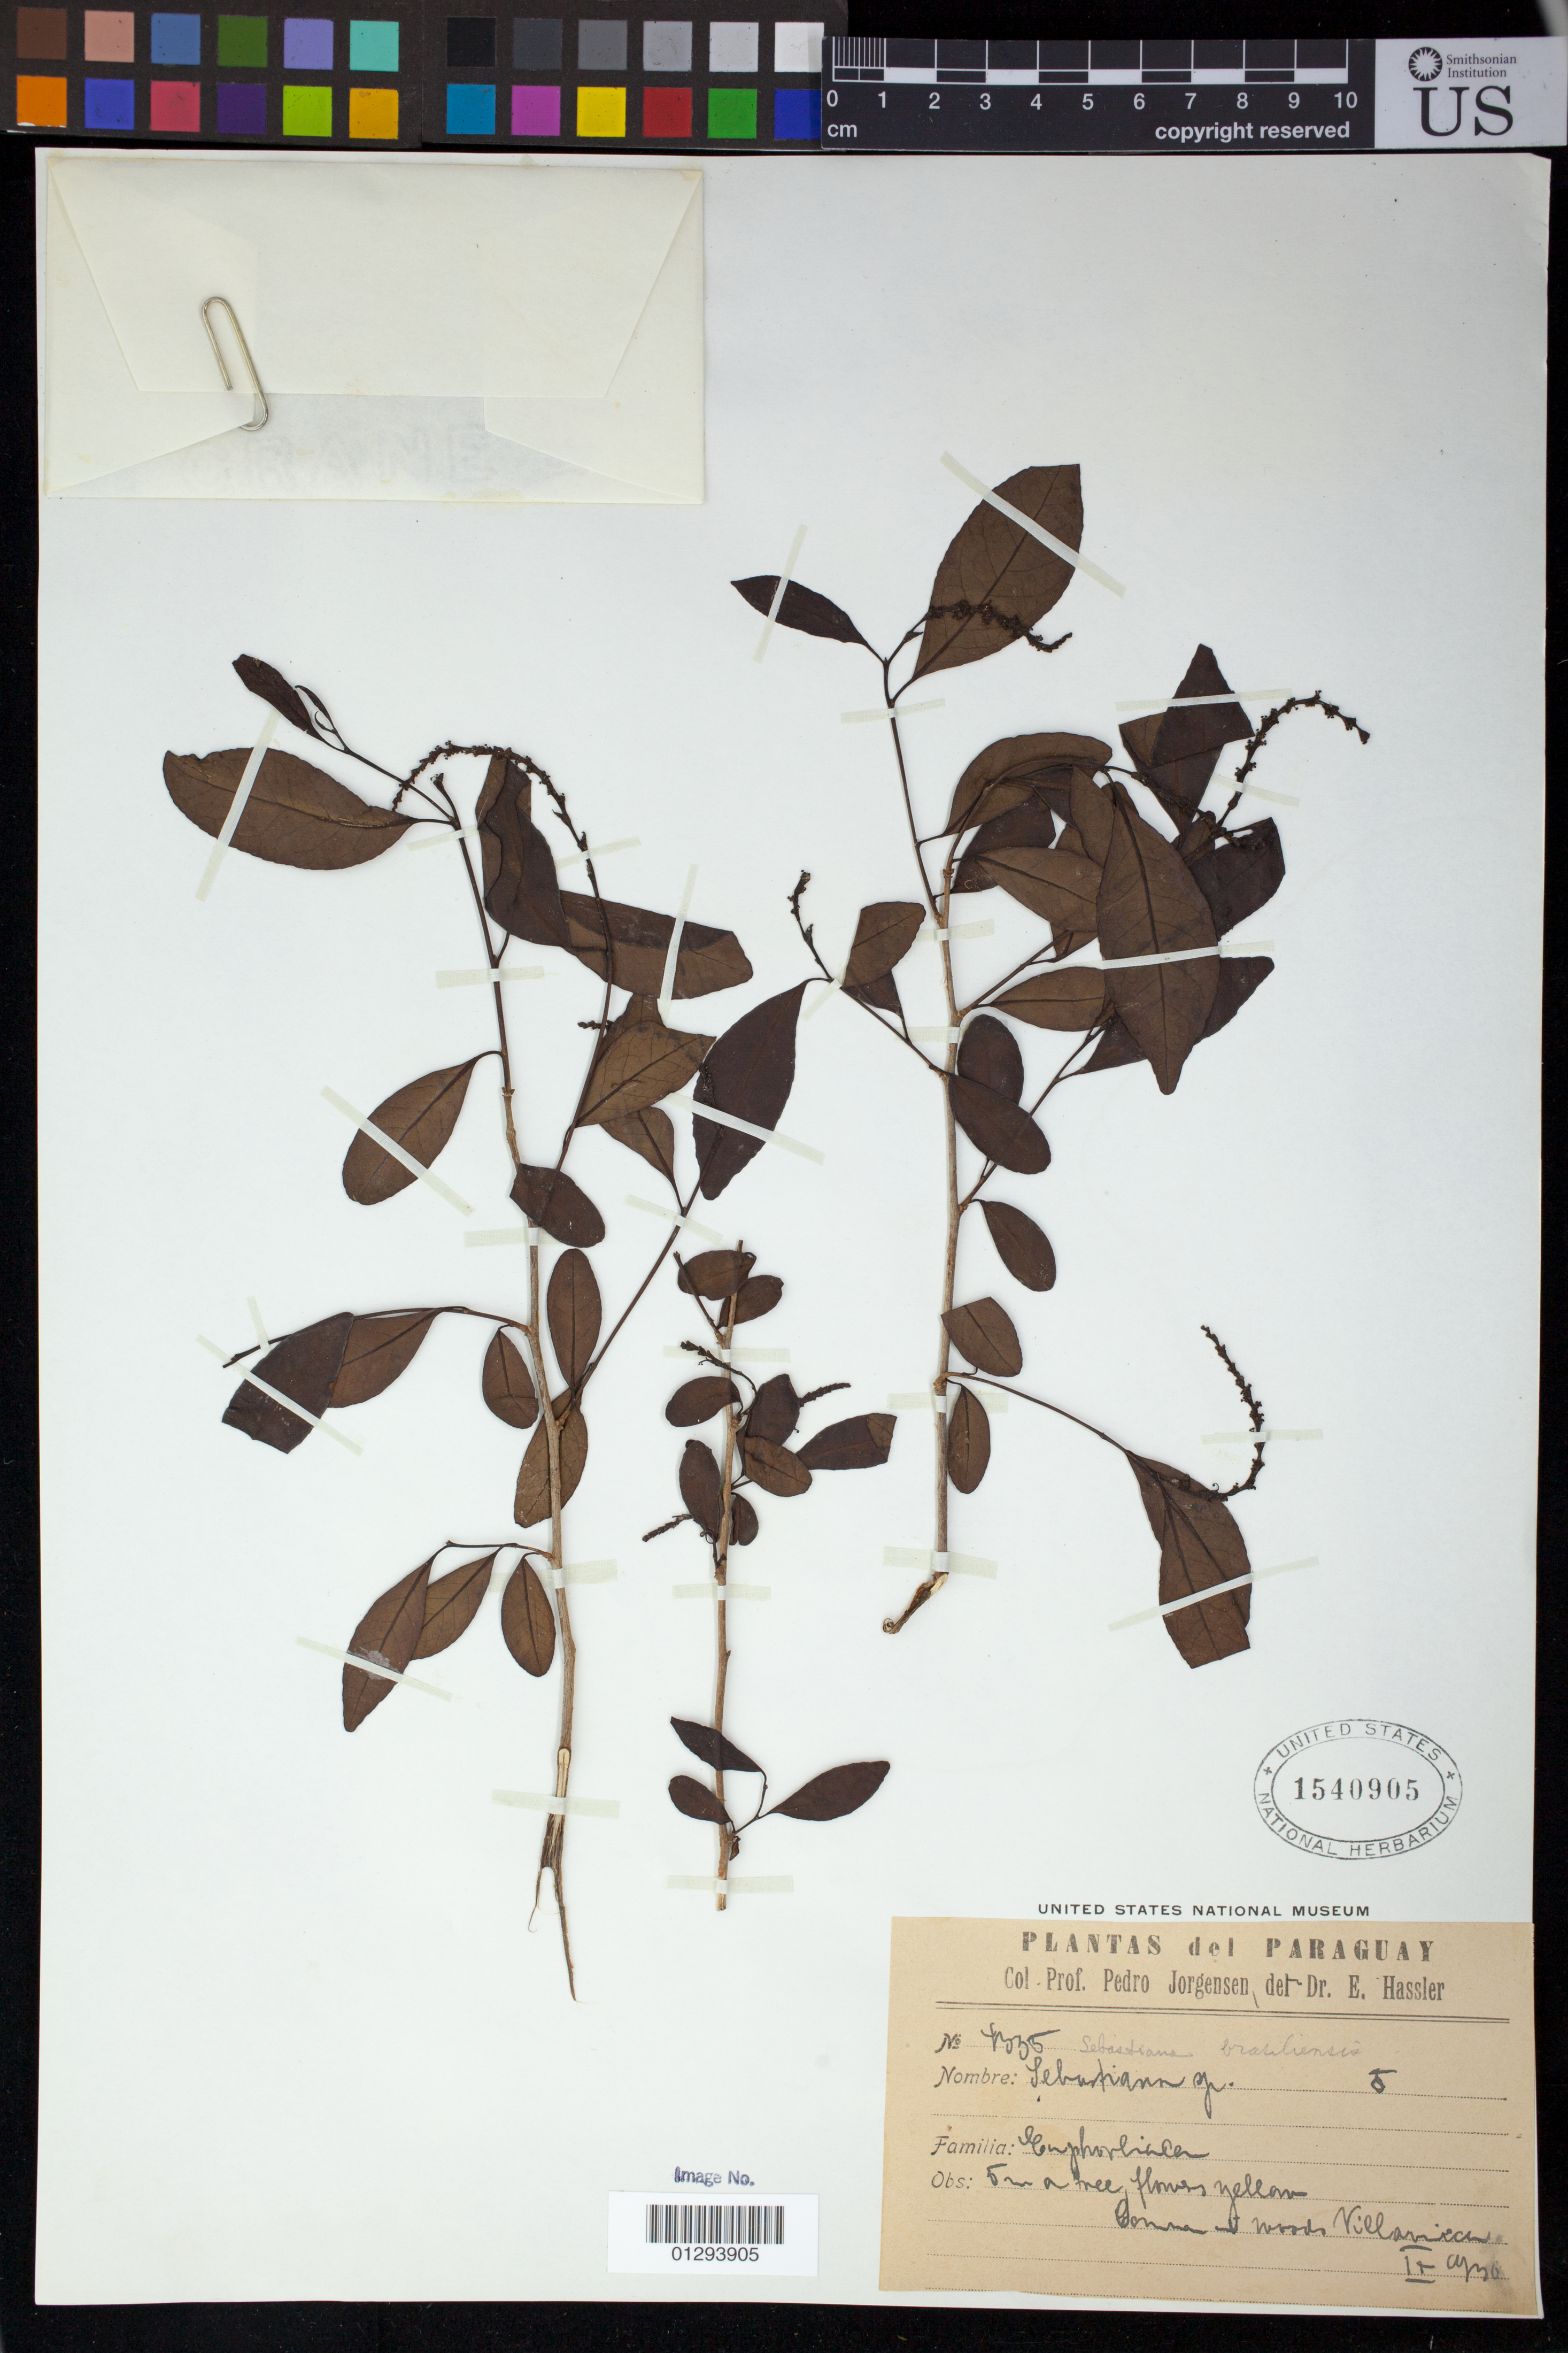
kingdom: Plantae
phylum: Tracheophyta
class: Magnoliopsida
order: Malpighiales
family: Euphorbiaceae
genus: Sebastiania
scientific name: Sebastiania brasiliensis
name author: Spreng.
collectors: P. Jorgensen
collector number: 4335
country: Paraguay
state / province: Guairá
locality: Villarrica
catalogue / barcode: US 1540905